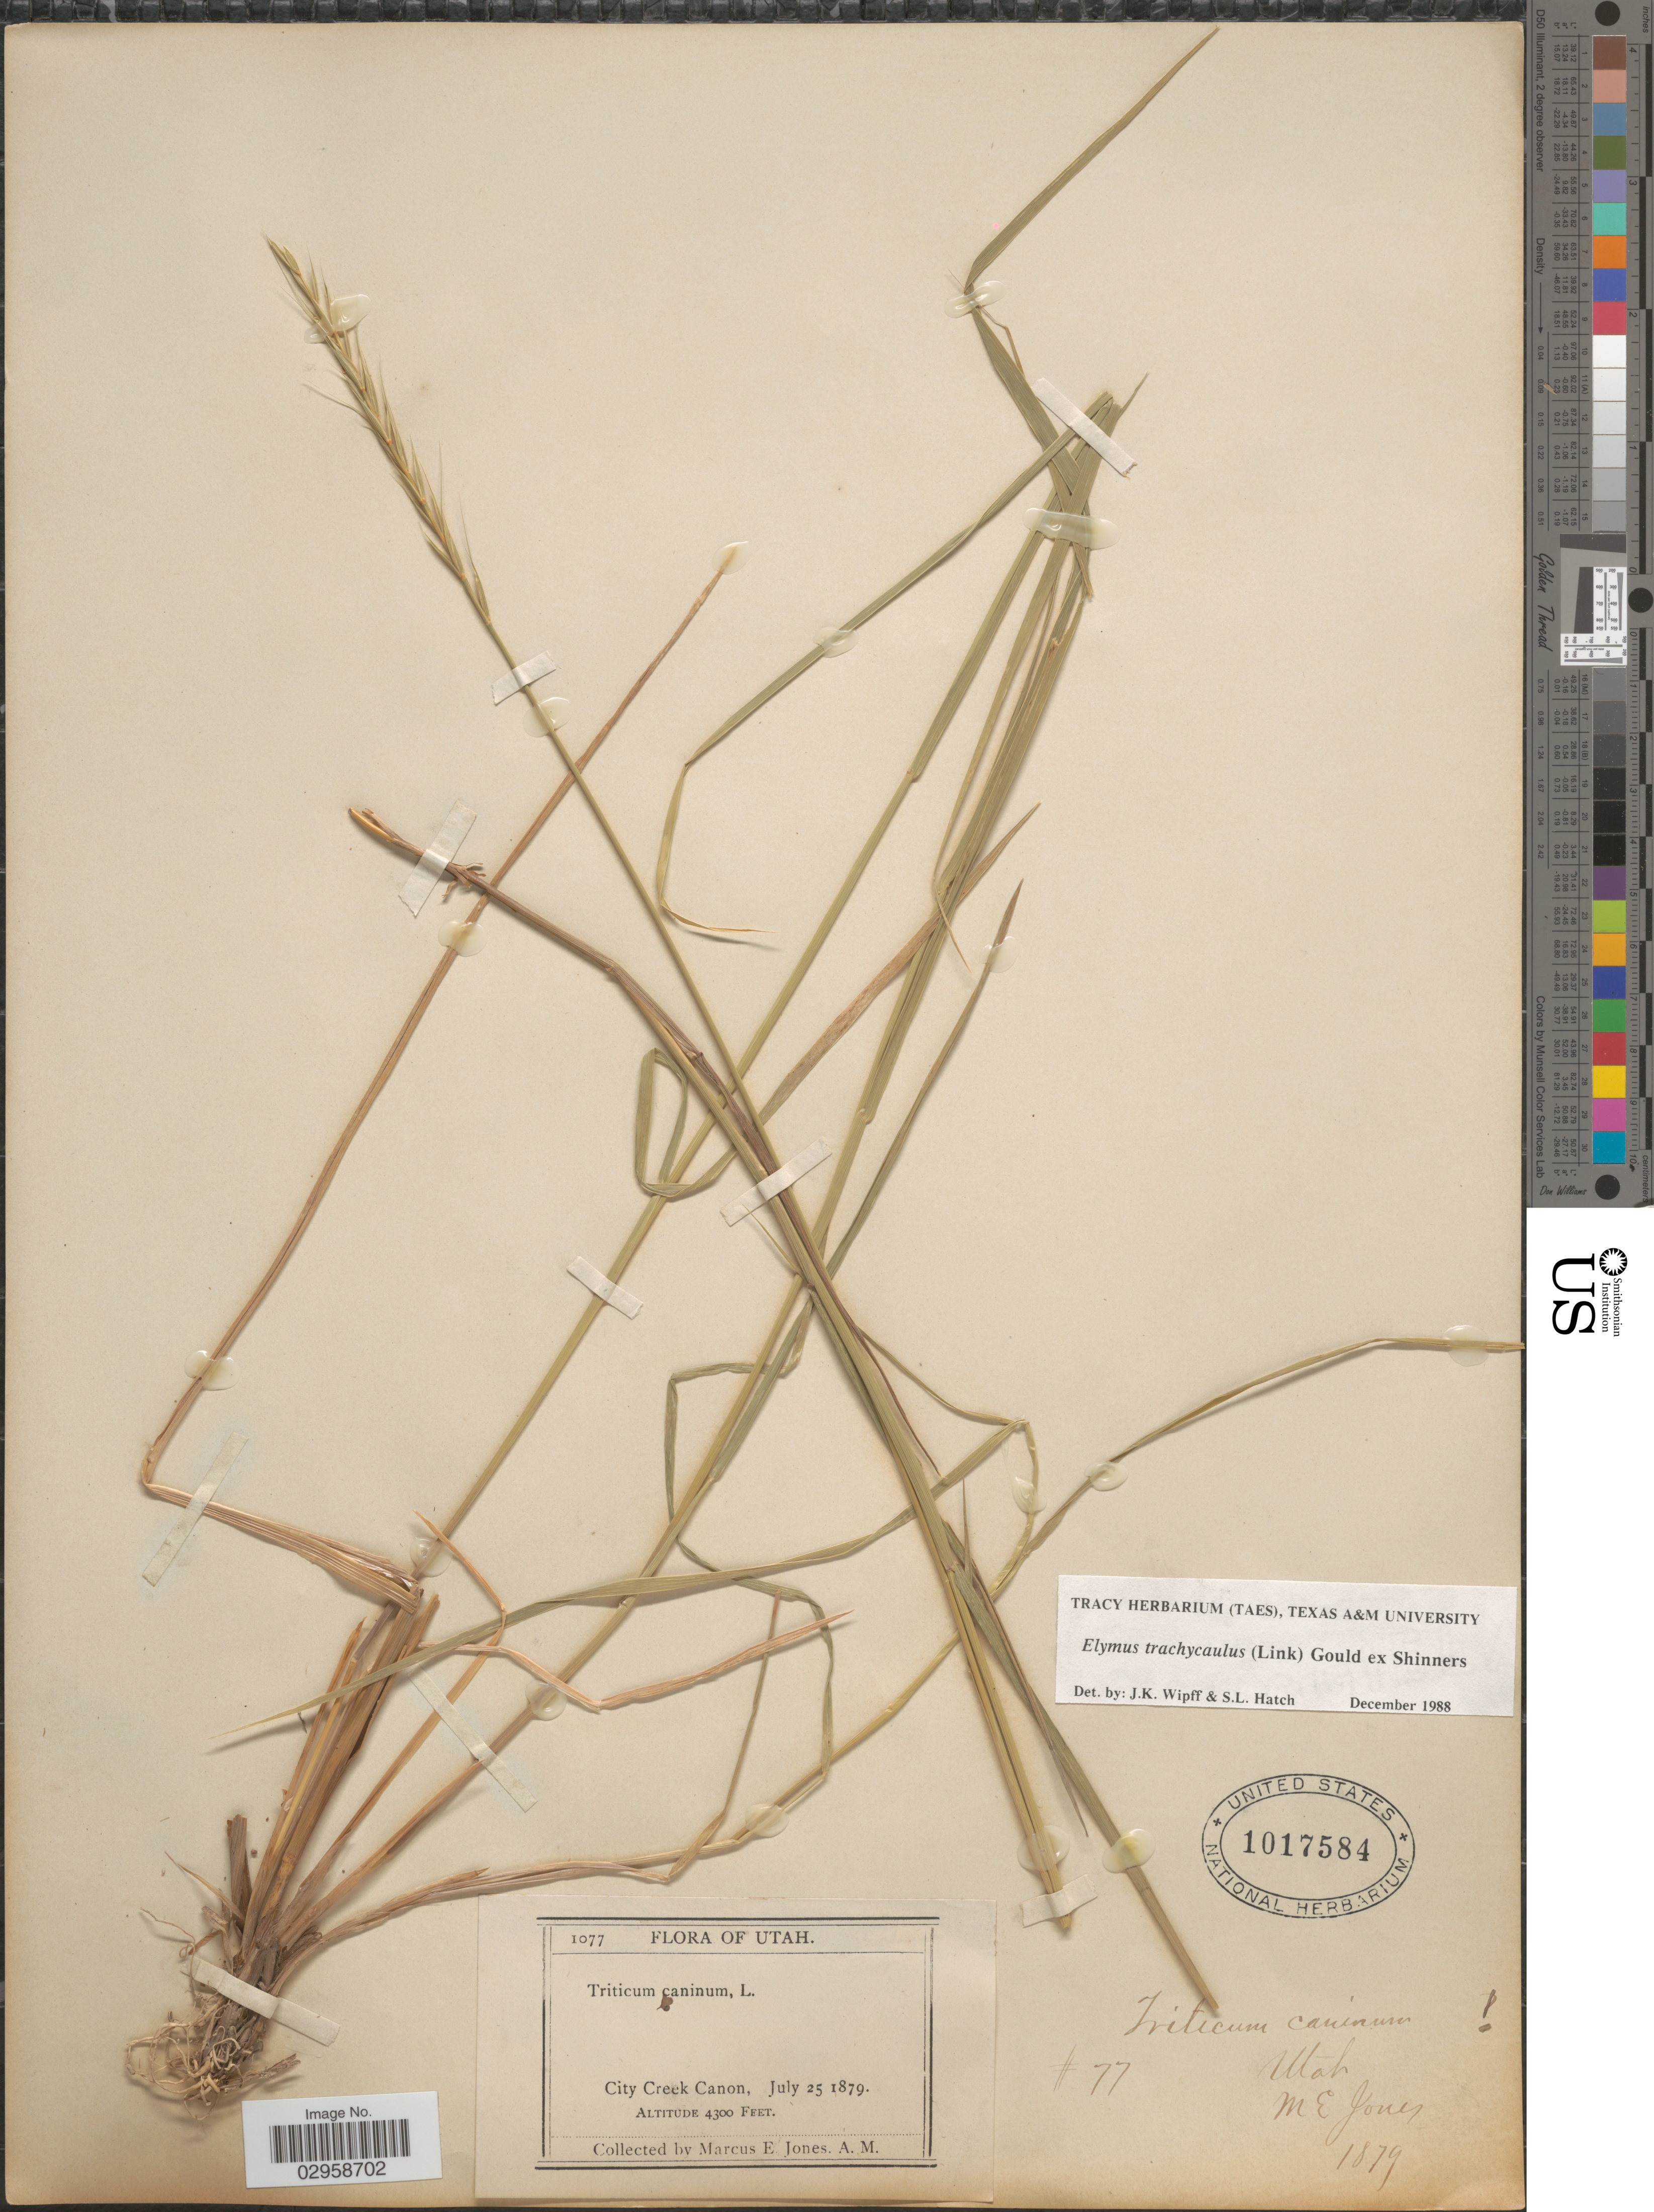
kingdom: Plantae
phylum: Tracheophyta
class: Liliopsida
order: Poales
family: Poaceae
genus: Elymus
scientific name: Elymus trachycaulus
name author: (Link) Gould ex Shinners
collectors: M. E. Jones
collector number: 1077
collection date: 1879-07-25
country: United States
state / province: Utah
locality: City Creek Canon.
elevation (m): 1311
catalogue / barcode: US 1017584